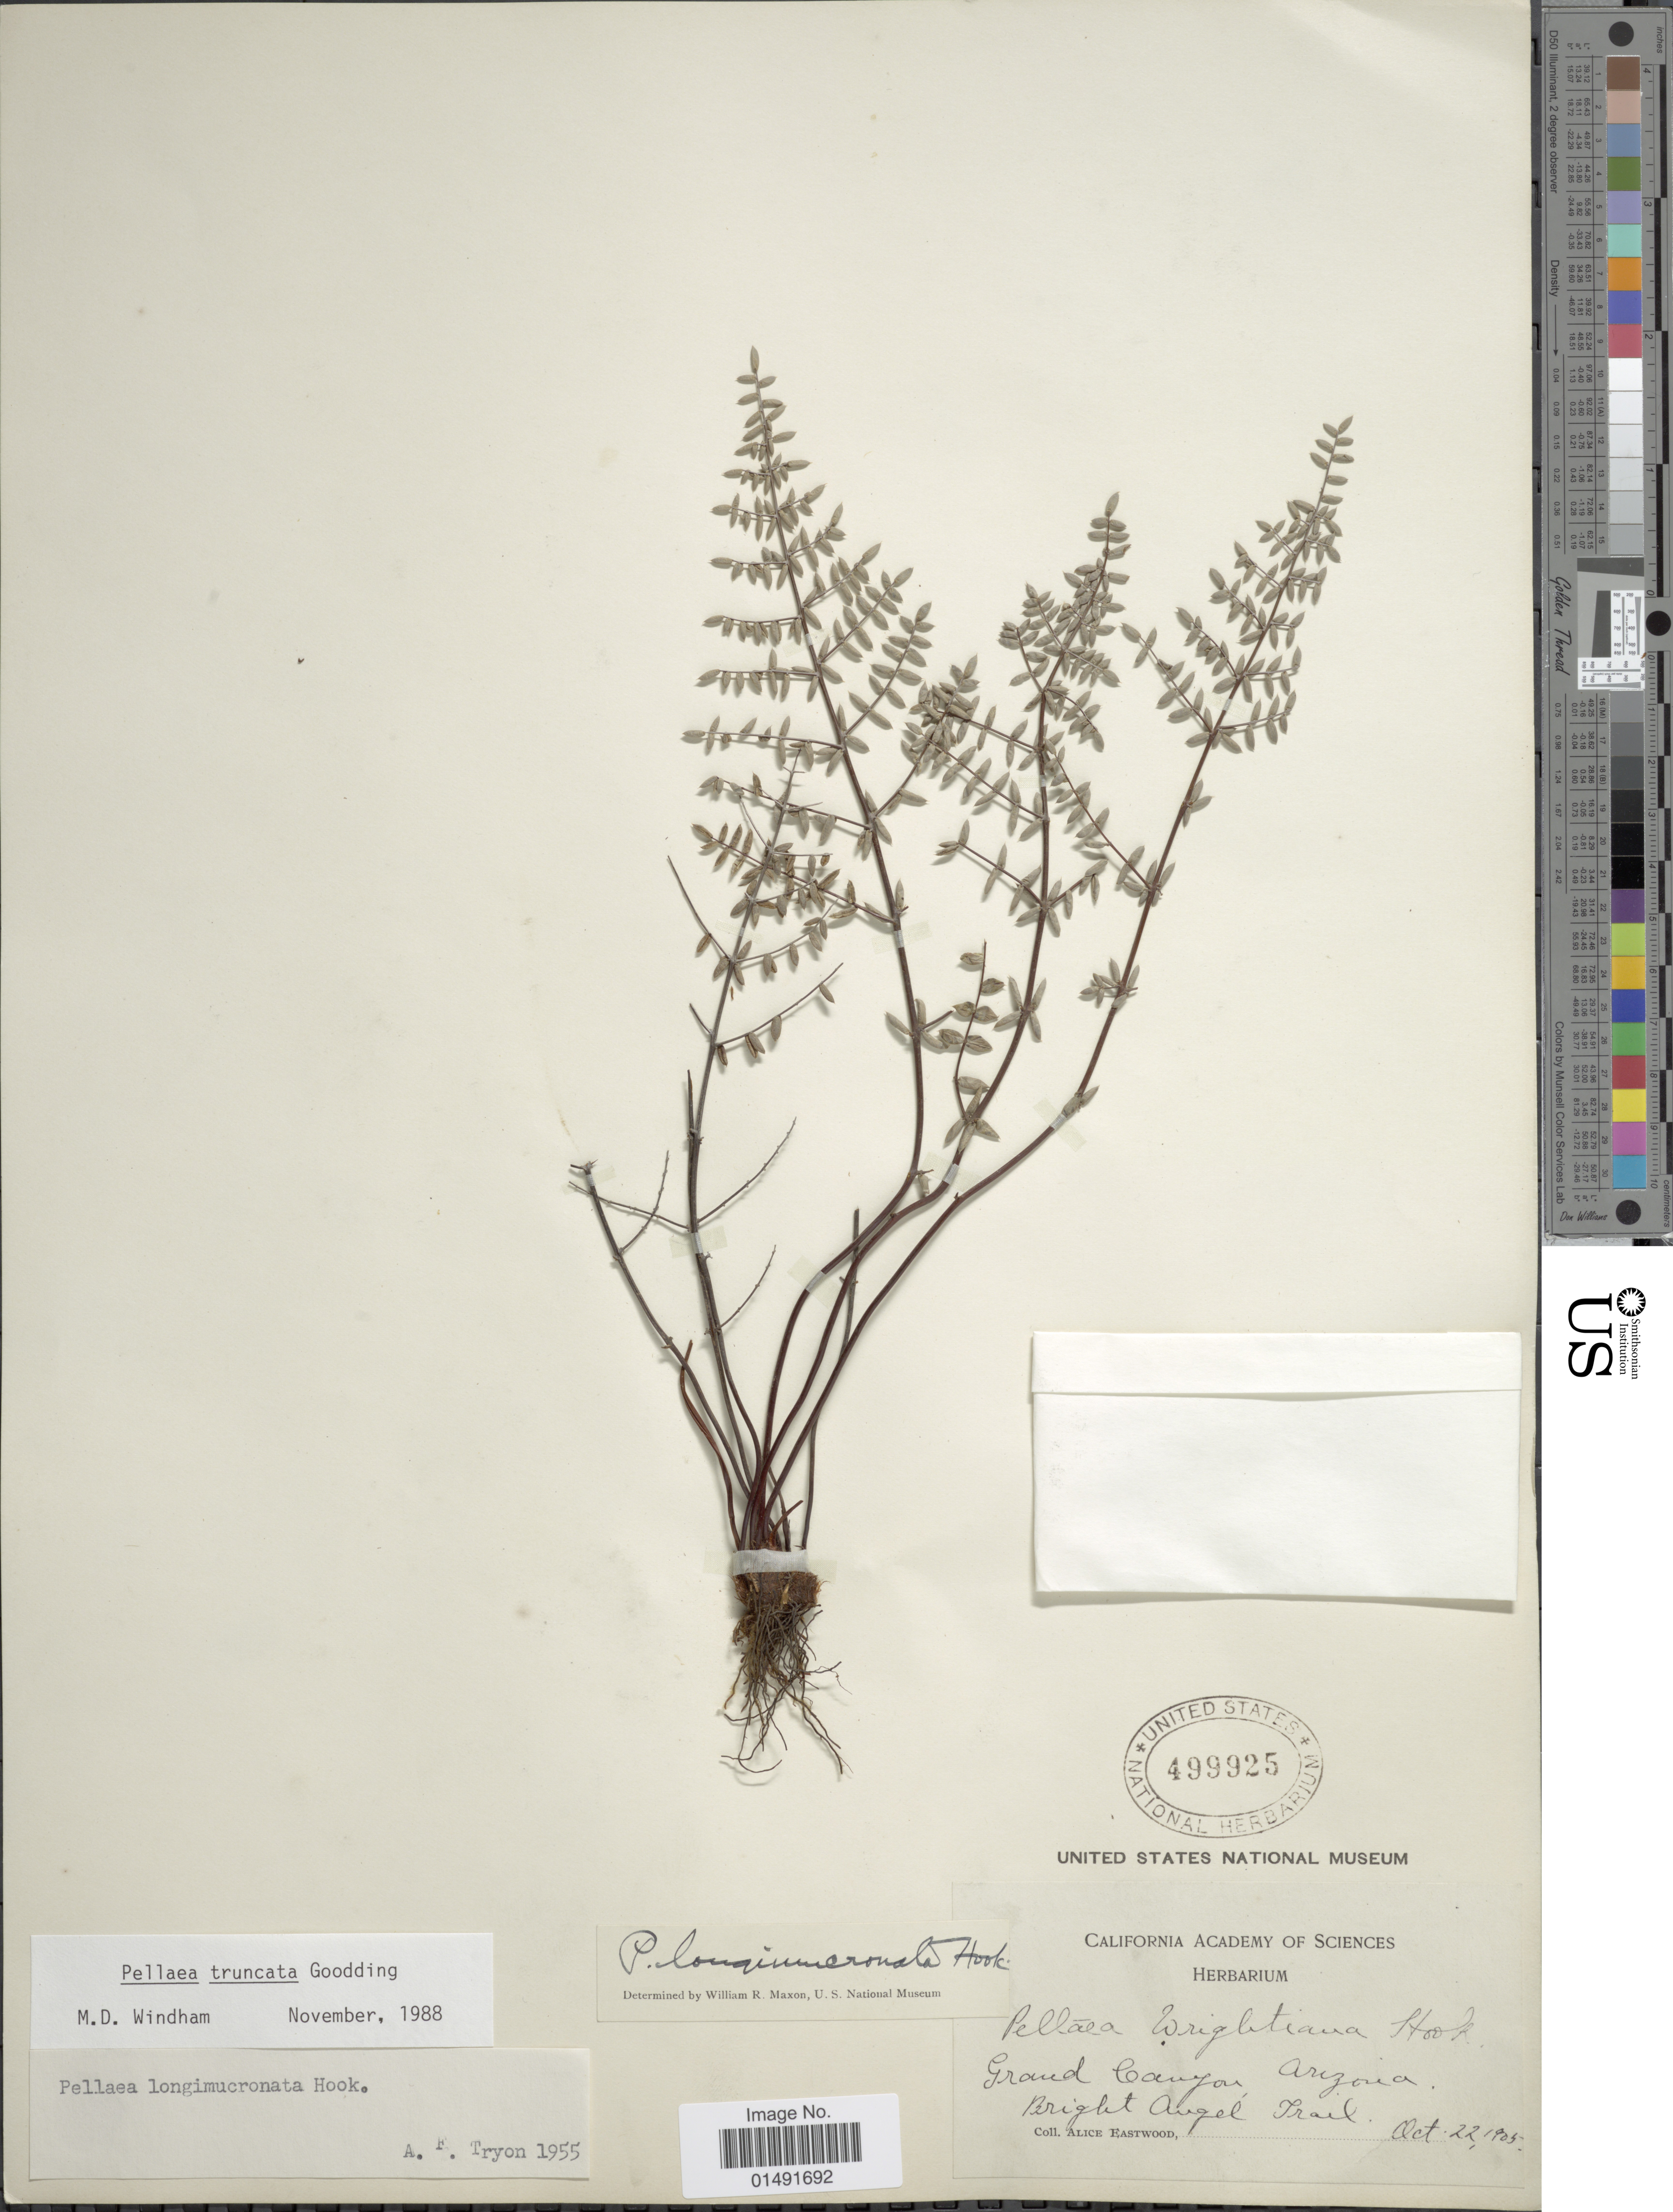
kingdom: Plantae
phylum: Tracheophyta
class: Polypodiopsida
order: Polypodiales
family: Pteridaceae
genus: Pellaea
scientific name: Pellaea truncata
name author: Goodd.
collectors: A. Eastwood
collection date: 1905-10-22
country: United States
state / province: Arizona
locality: Grand Canyon, Bright Anger Trail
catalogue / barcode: US 49925